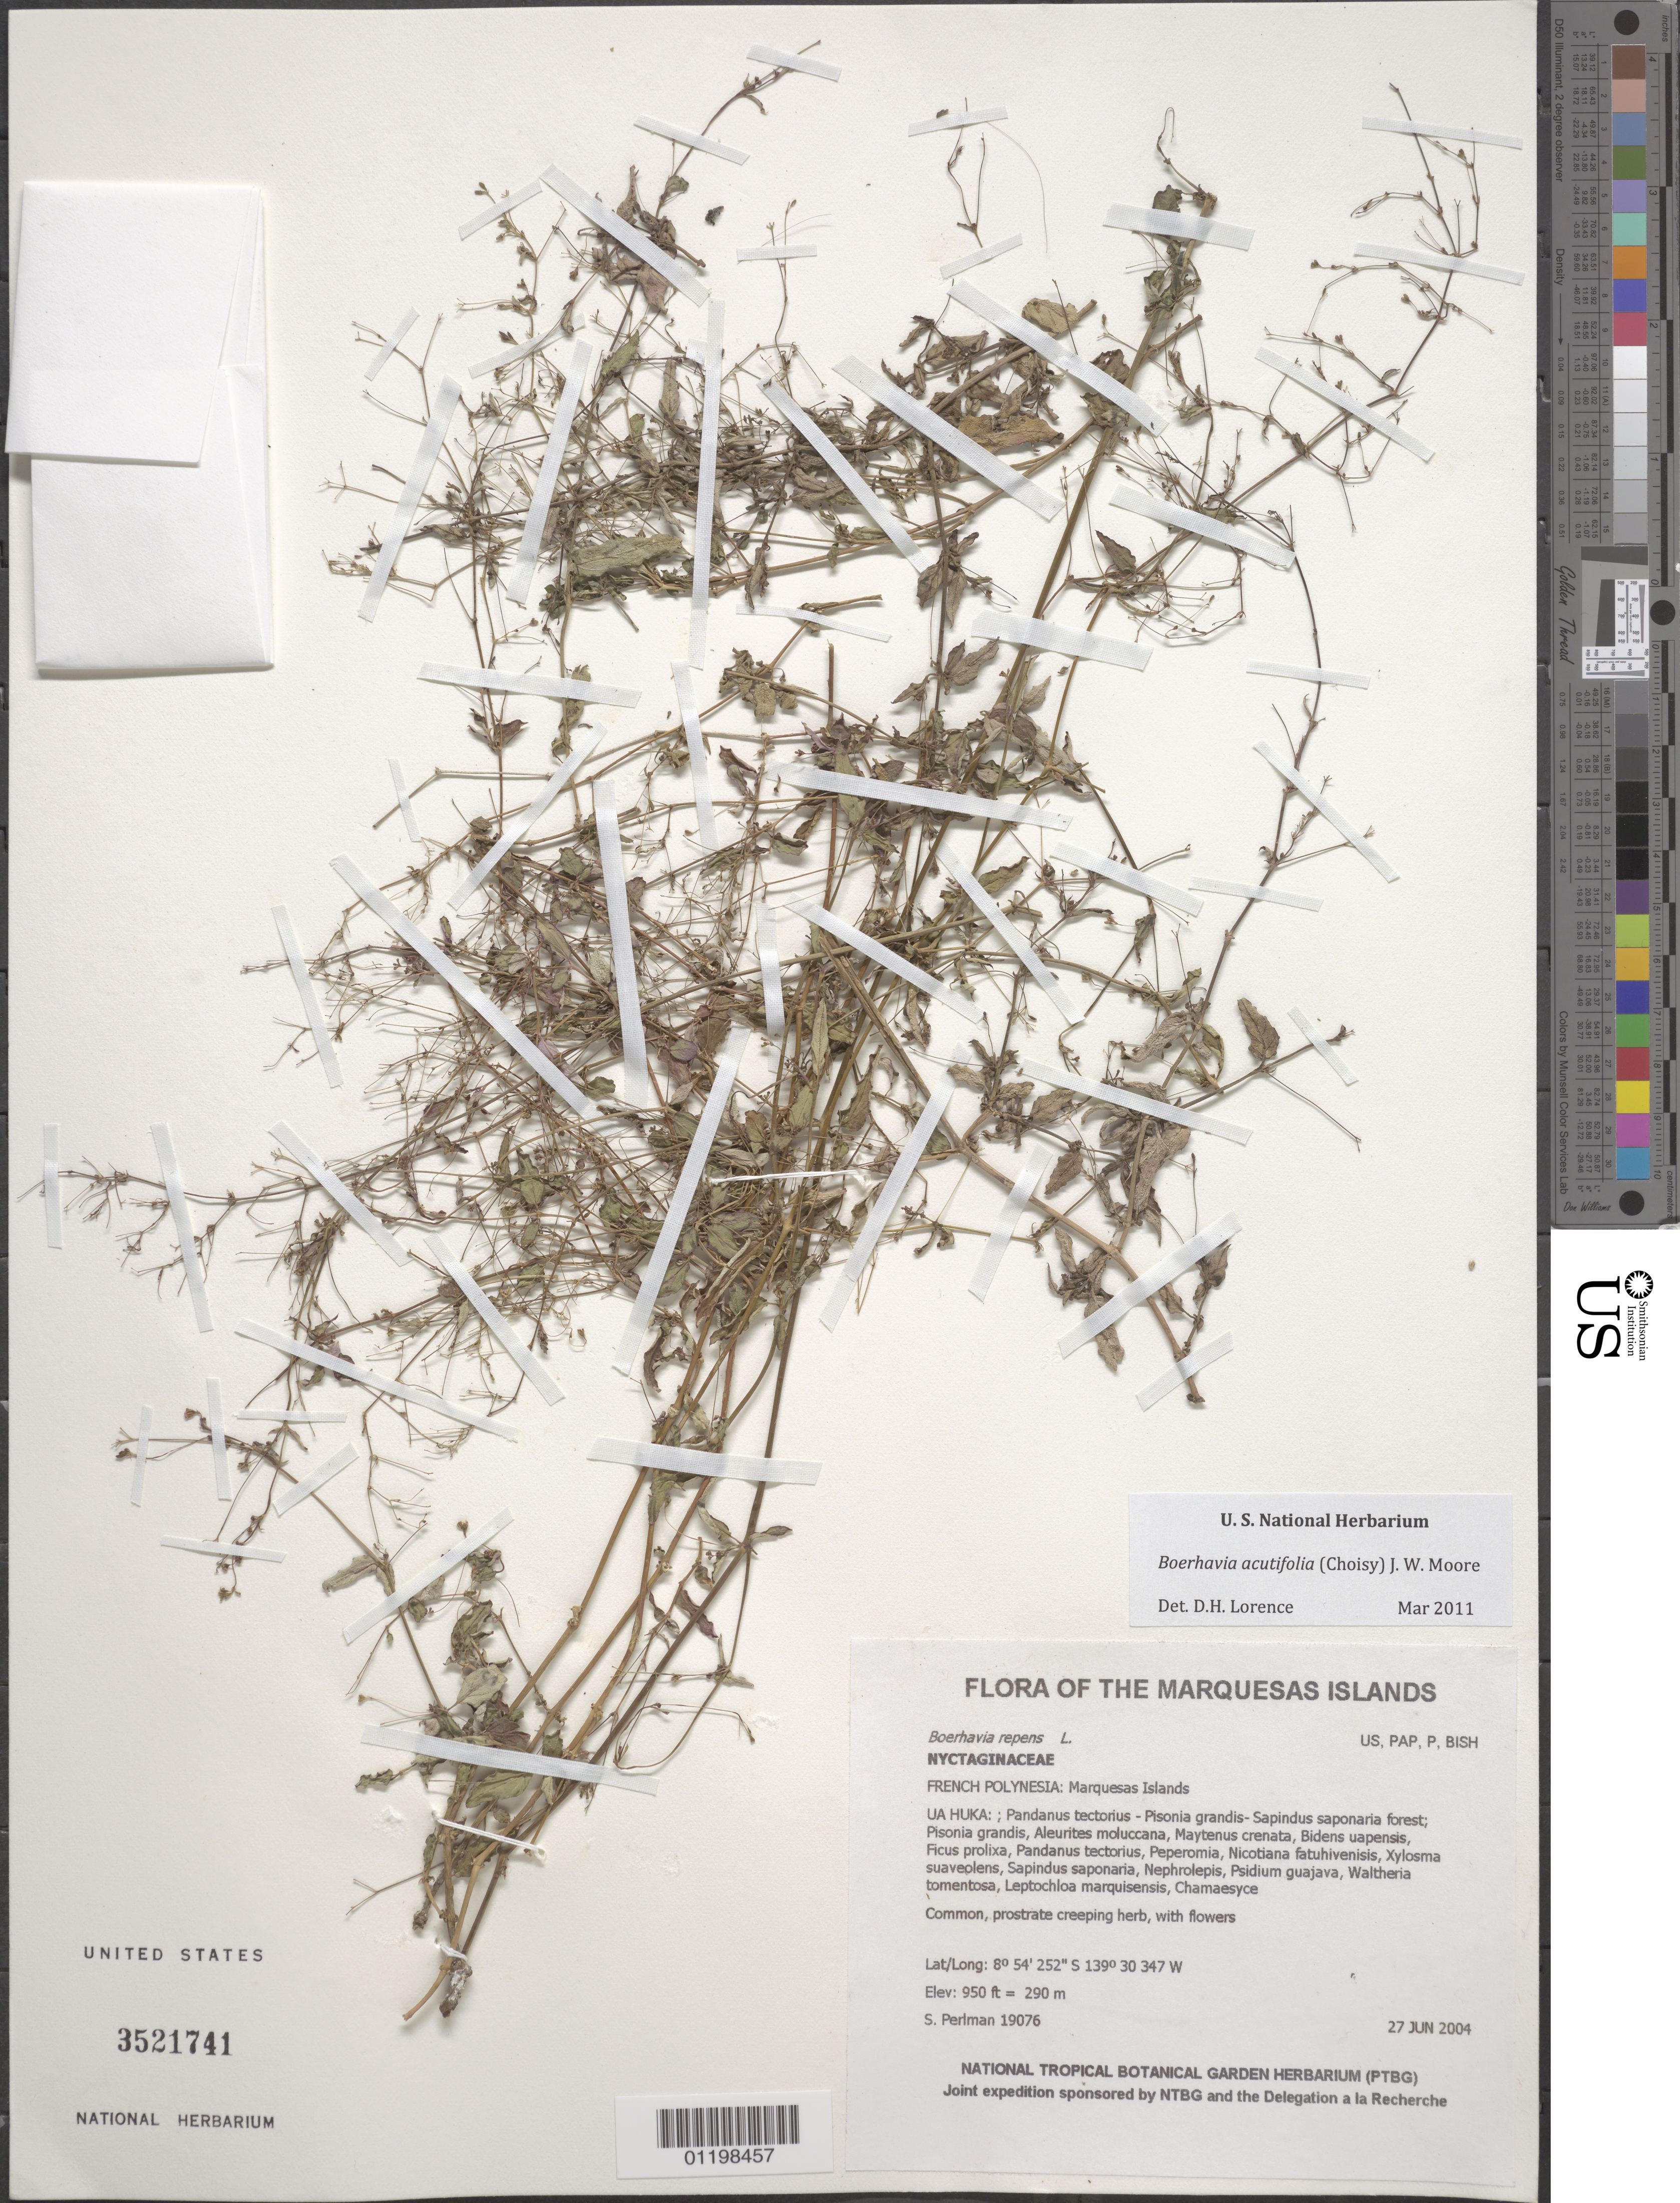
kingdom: Plantae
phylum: Tracheophyta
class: Magnoliopsida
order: Caryophyllales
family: Nyctaginaceae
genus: Boerhavia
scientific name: Boerhavia acutifolia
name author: (Choisy) J.W. Moore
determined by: Lorence, David H., (PTBG), National Tropical Botanical Garden (UNITED STATES)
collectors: S. P. Perlman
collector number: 19076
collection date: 2004-06-27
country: French Polynesia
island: Ua Huka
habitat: Pandanus tectorius - Pisonia grandis - Sapindus saponaria forest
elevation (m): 290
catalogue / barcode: US 3521741